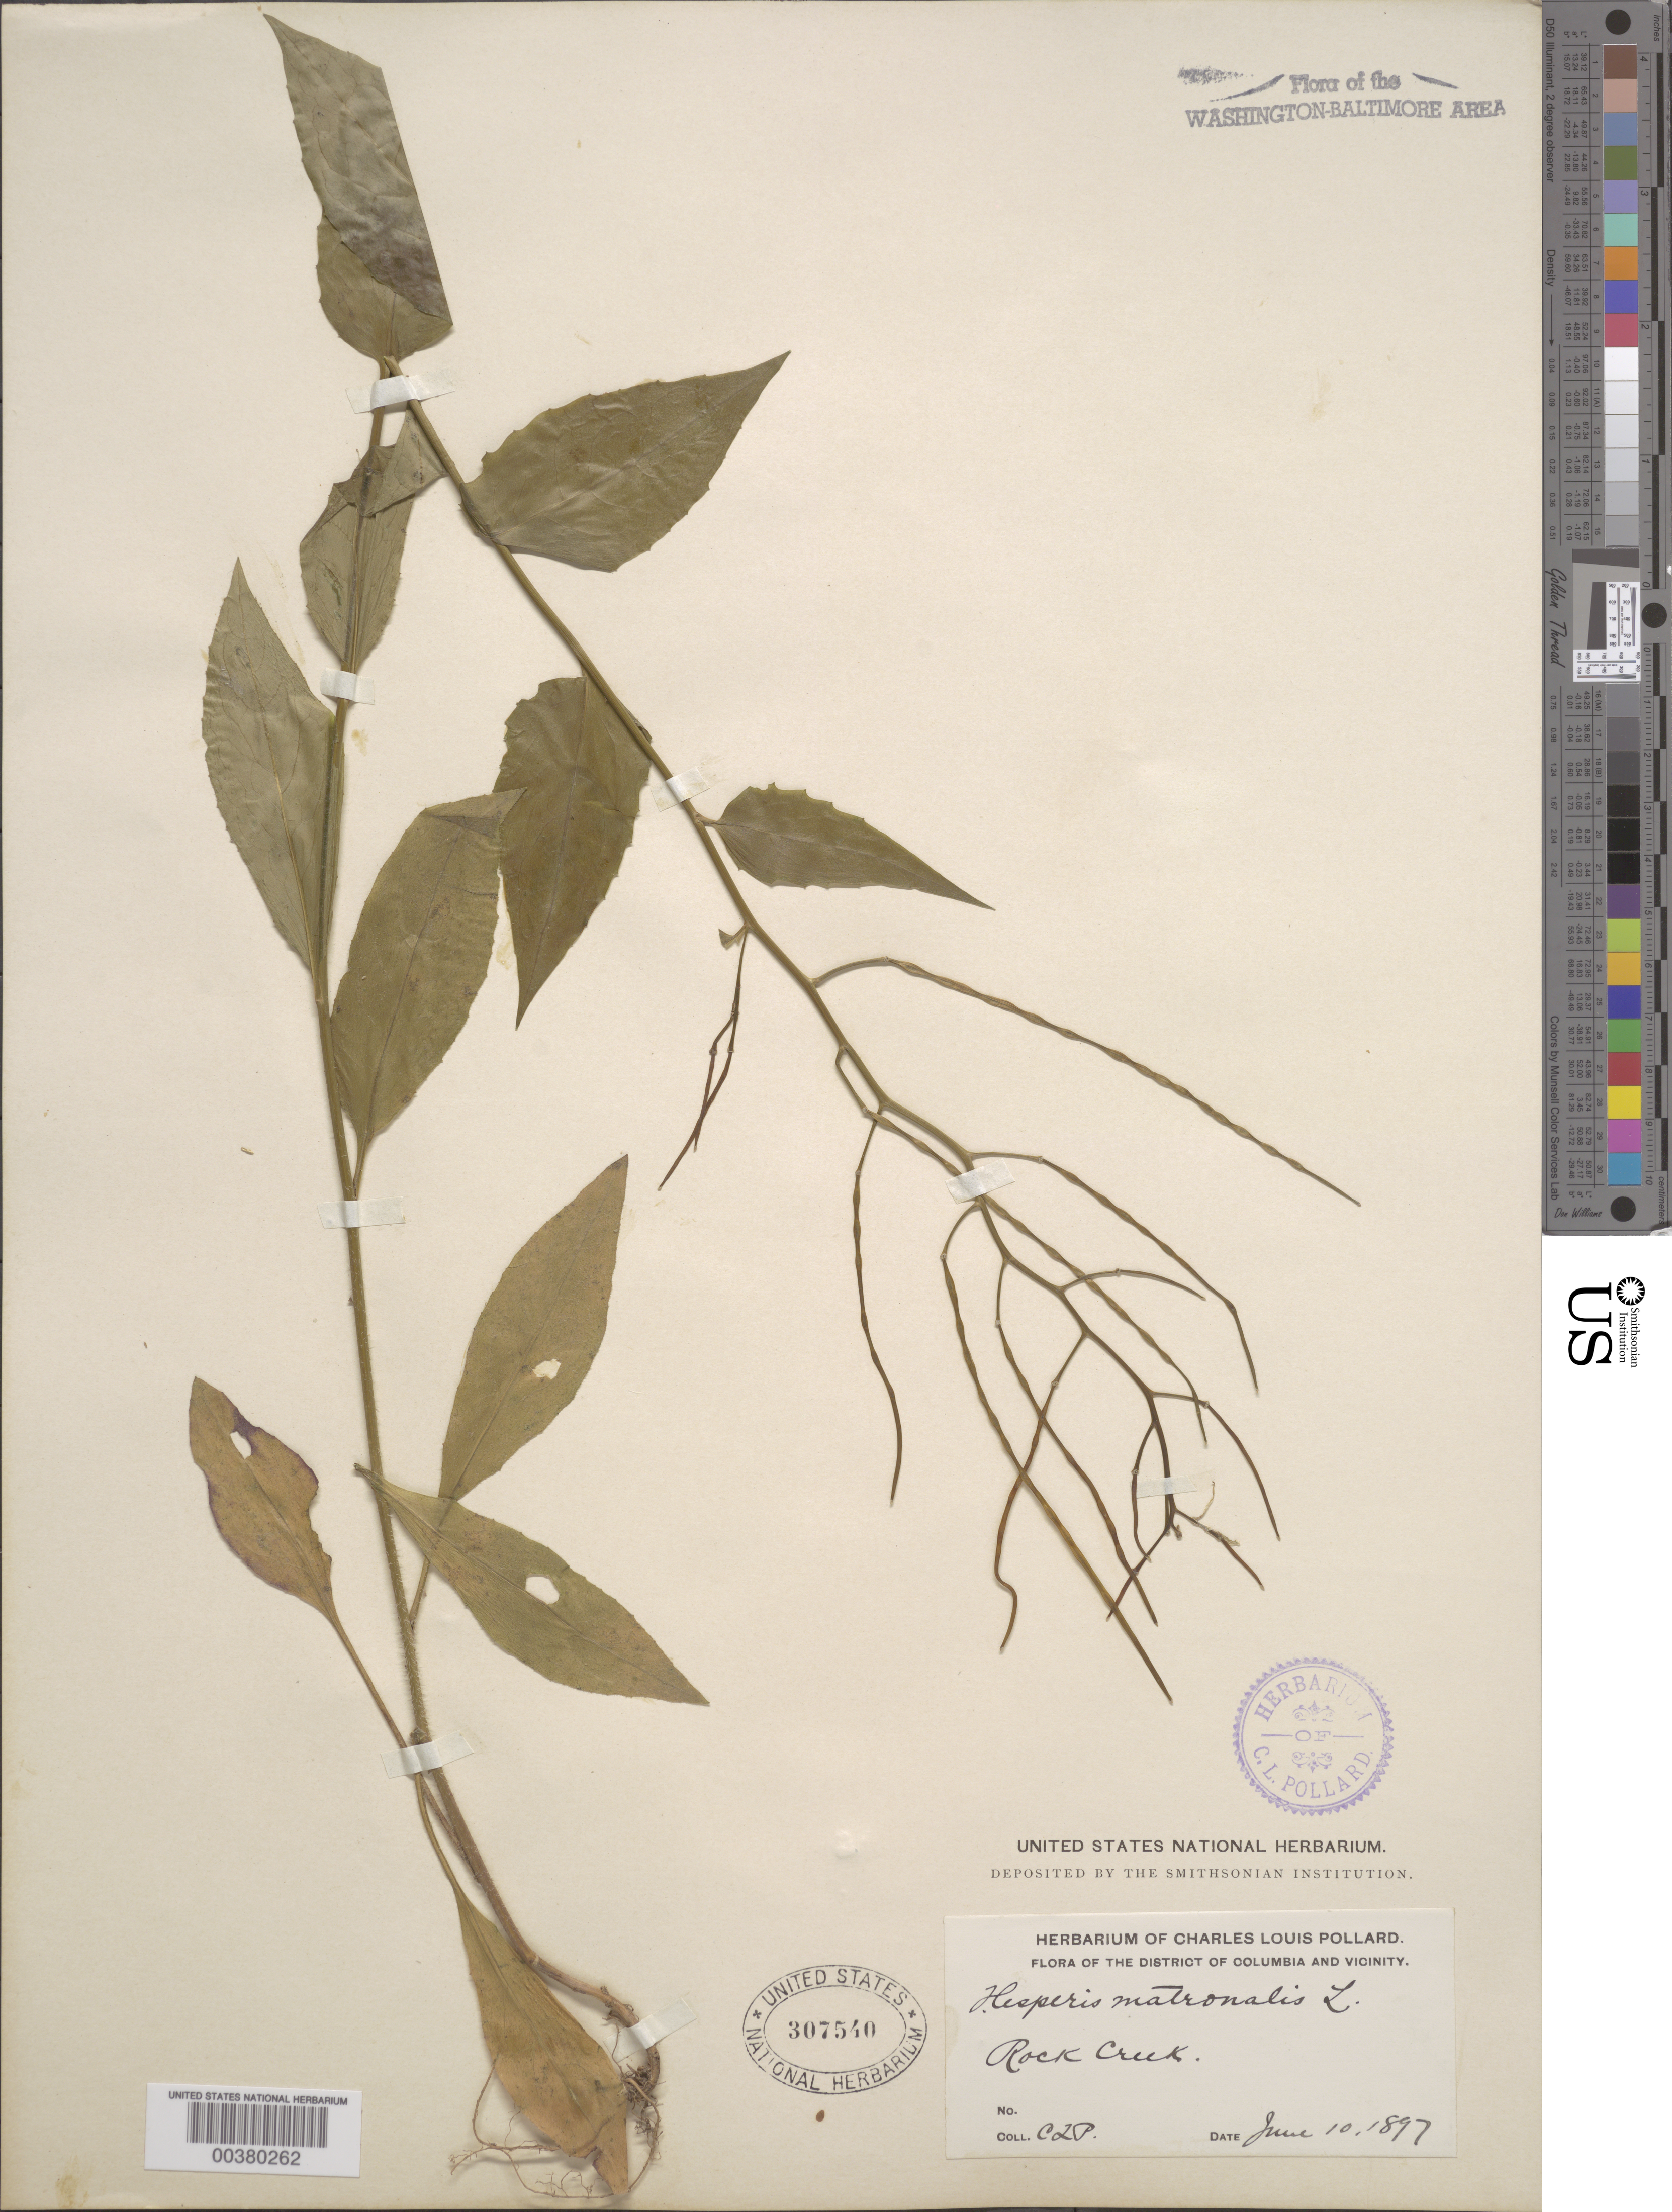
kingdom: Plantae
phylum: Tracheophyta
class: Magnoliopsida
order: Brassicales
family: Brassicaceae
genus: Hesperis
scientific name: Hesperis matronalis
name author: L.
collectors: C. L. Pollard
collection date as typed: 10 Jun 1897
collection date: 1897-06-10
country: United States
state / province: District of Columbia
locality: Rock Creek Rock Creek Park & vicinity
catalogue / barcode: US 307540